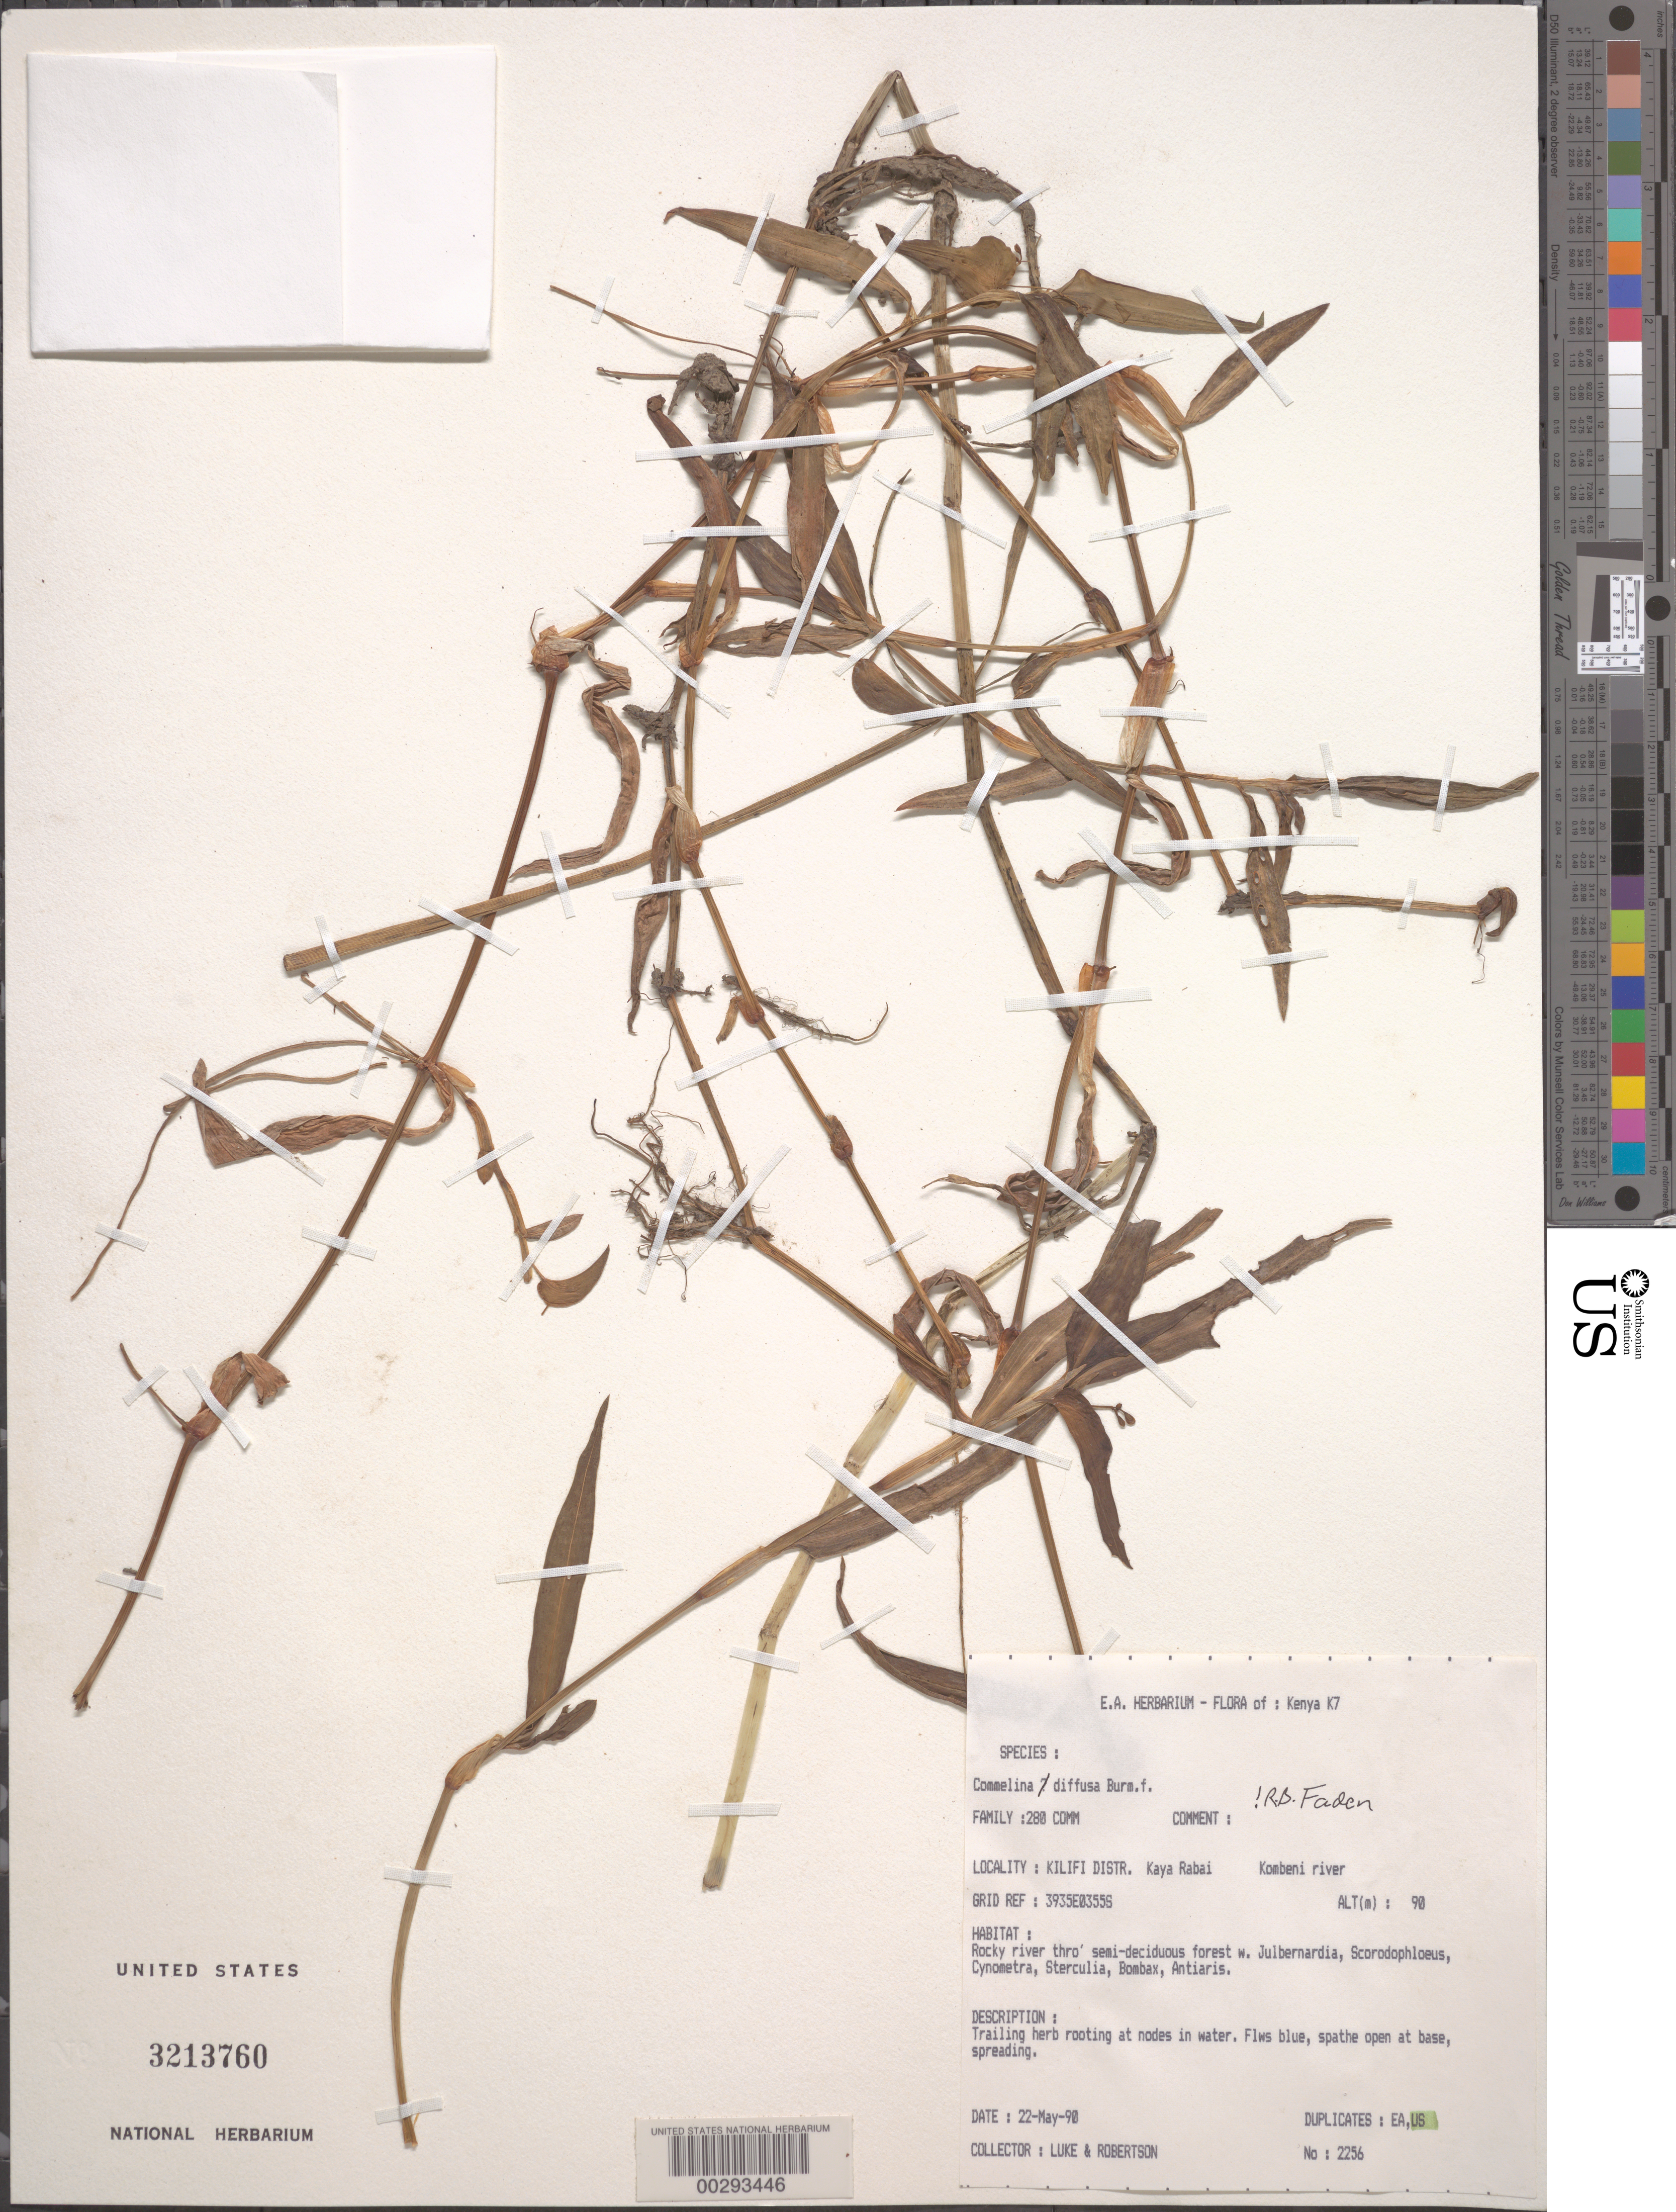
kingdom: Plantae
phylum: Tracheophyta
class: Liliopsida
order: Commelinales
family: Commelinaceae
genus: Commelina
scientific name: Commelina diffusa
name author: Burm. f.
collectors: -. Luke & -. Robertson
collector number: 2256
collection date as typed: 22 May 1990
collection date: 1990-05-22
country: Kenya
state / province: Kilifi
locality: Kilifi district, kaya rabai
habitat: Semi-deciduous forest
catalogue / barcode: US 3213760